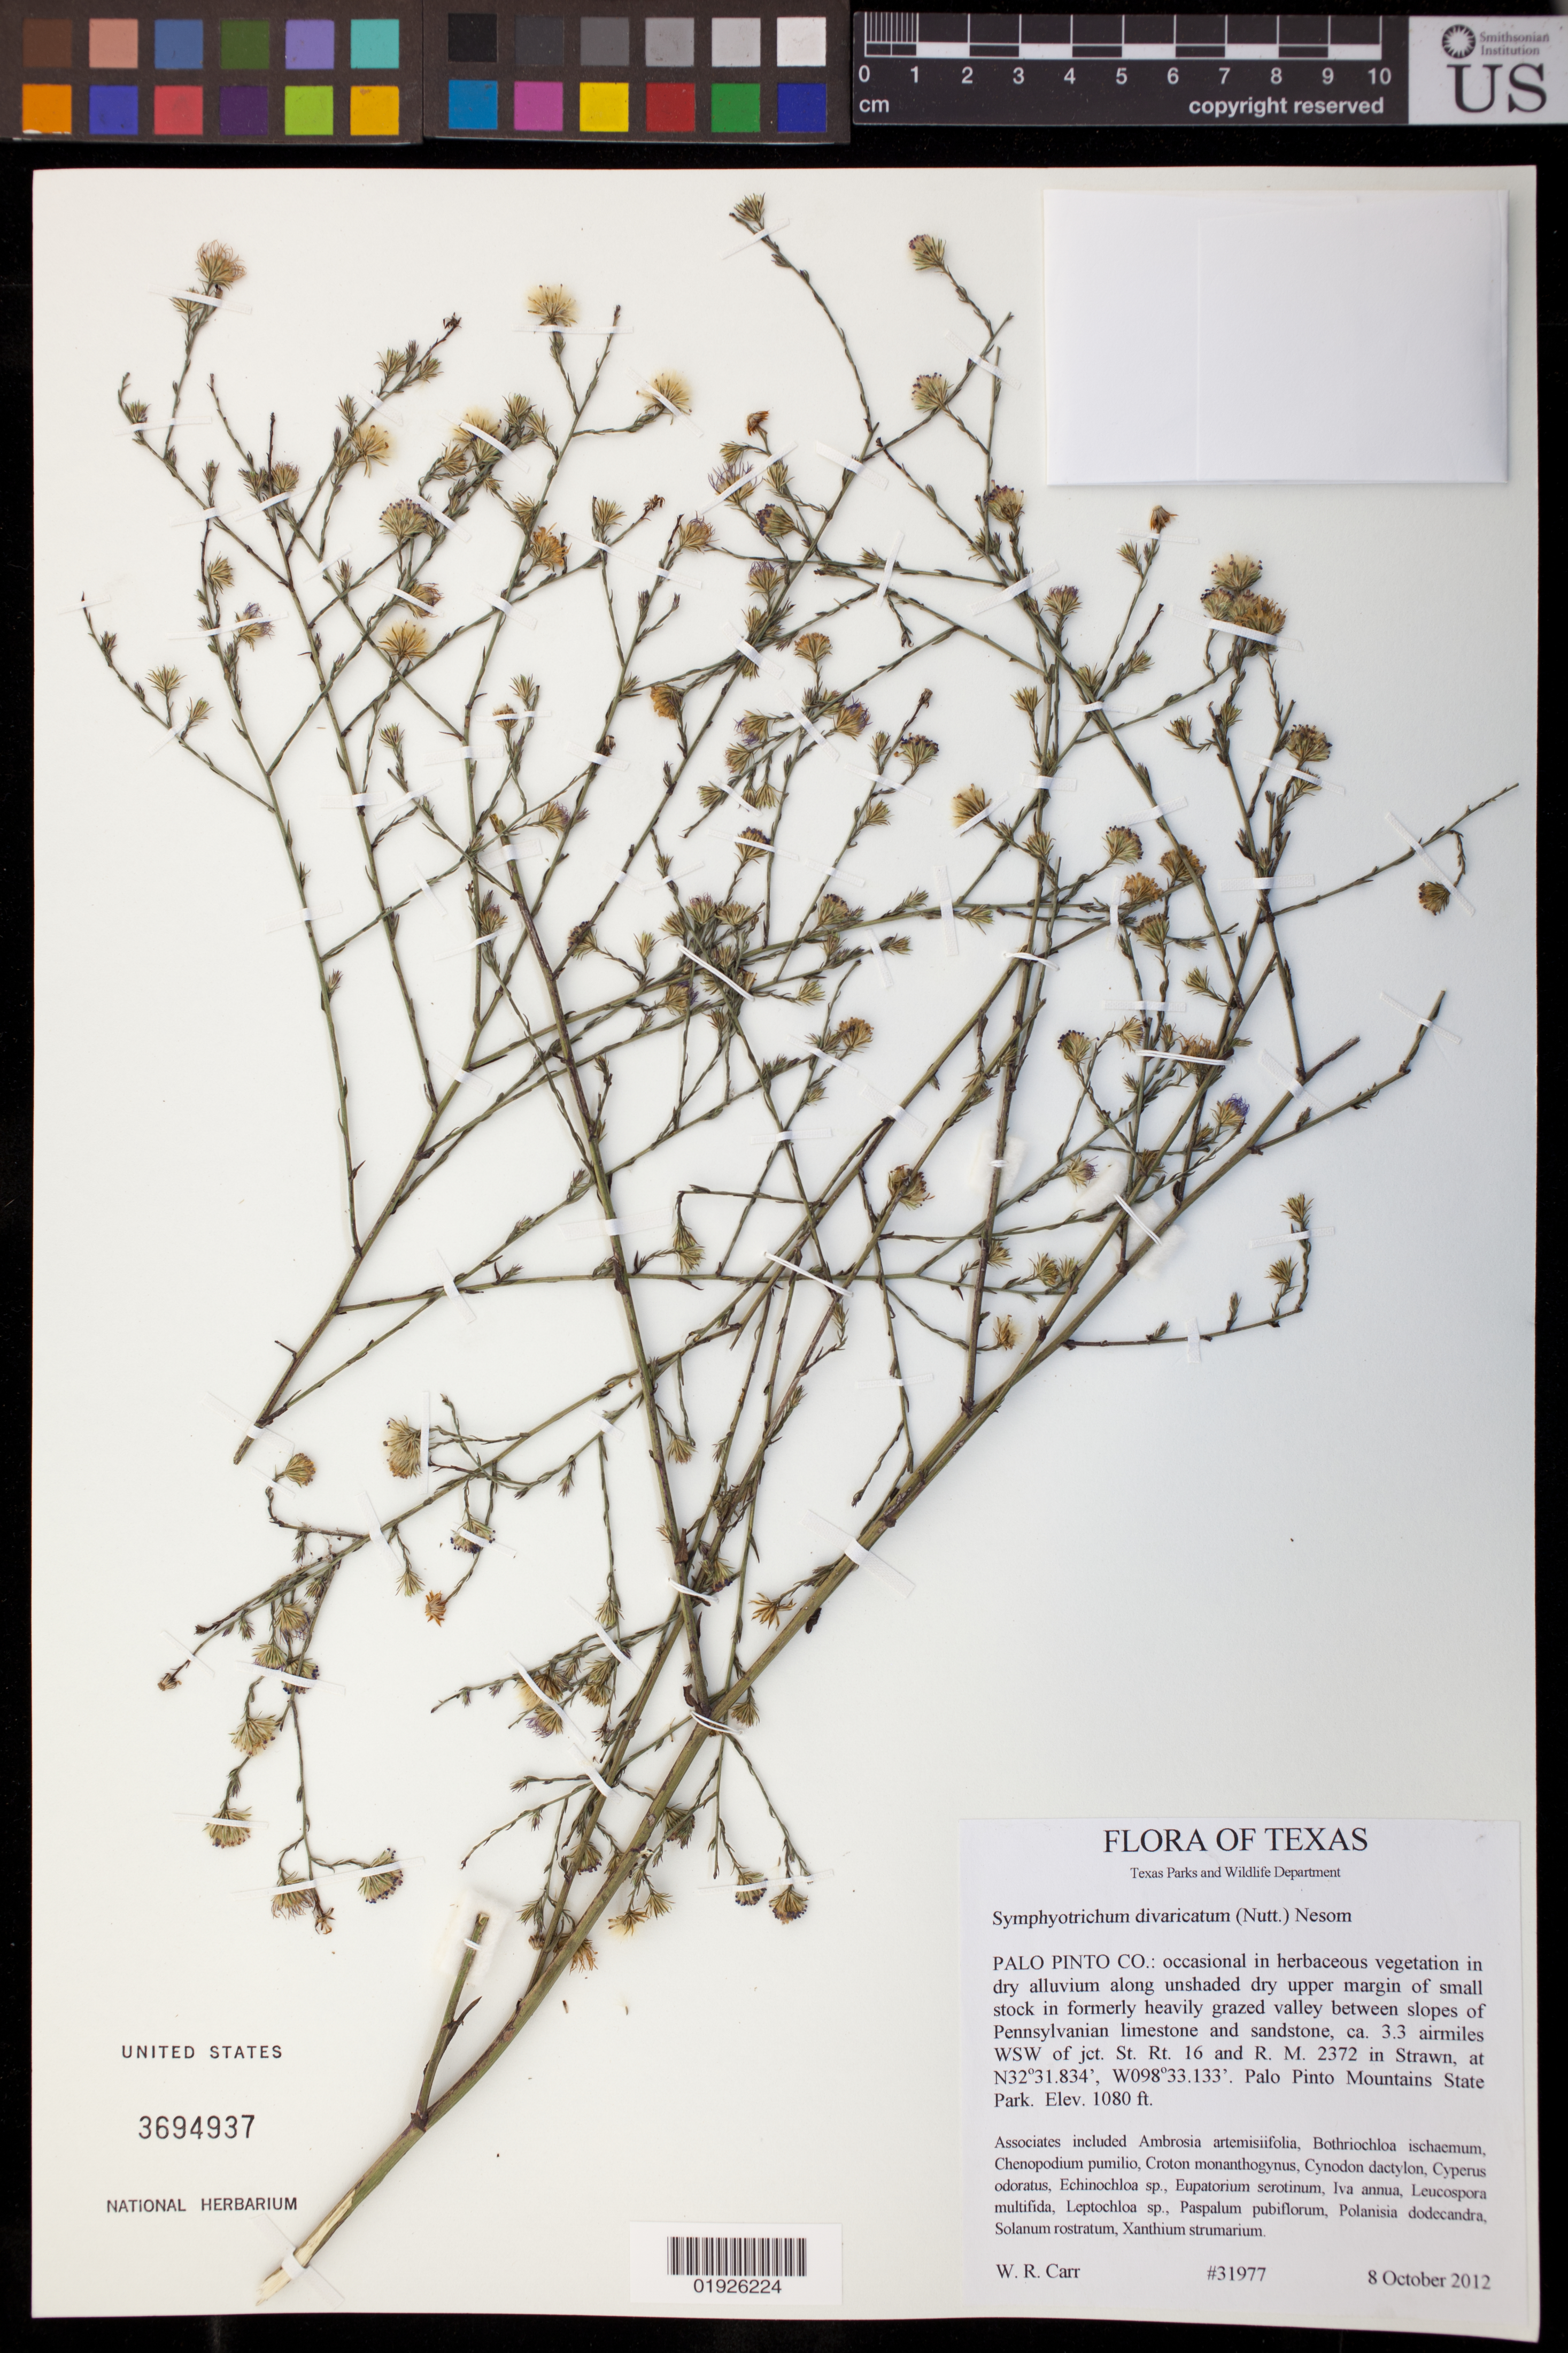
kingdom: Plantae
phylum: Tracheophyta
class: Magnoliopsida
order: Asterales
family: Asteraceae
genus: Symphyotrichum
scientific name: Symphyotrichum divaricatum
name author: (Nutt.) G.L. Nesom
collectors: W. Carr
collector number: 31977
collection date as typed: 8 October 2012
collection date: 2012-10-08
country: United States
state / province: Texas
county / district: Palo Pinto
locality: Ca. 3.3 airmiles WSW of jct. St. Rt. 16 and R. M. 2372 in Strawn. Palo Pinto Mountains State Park.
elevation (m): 329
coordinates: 32 31.834 N, 098 33.133 W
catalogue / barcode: US 3694937